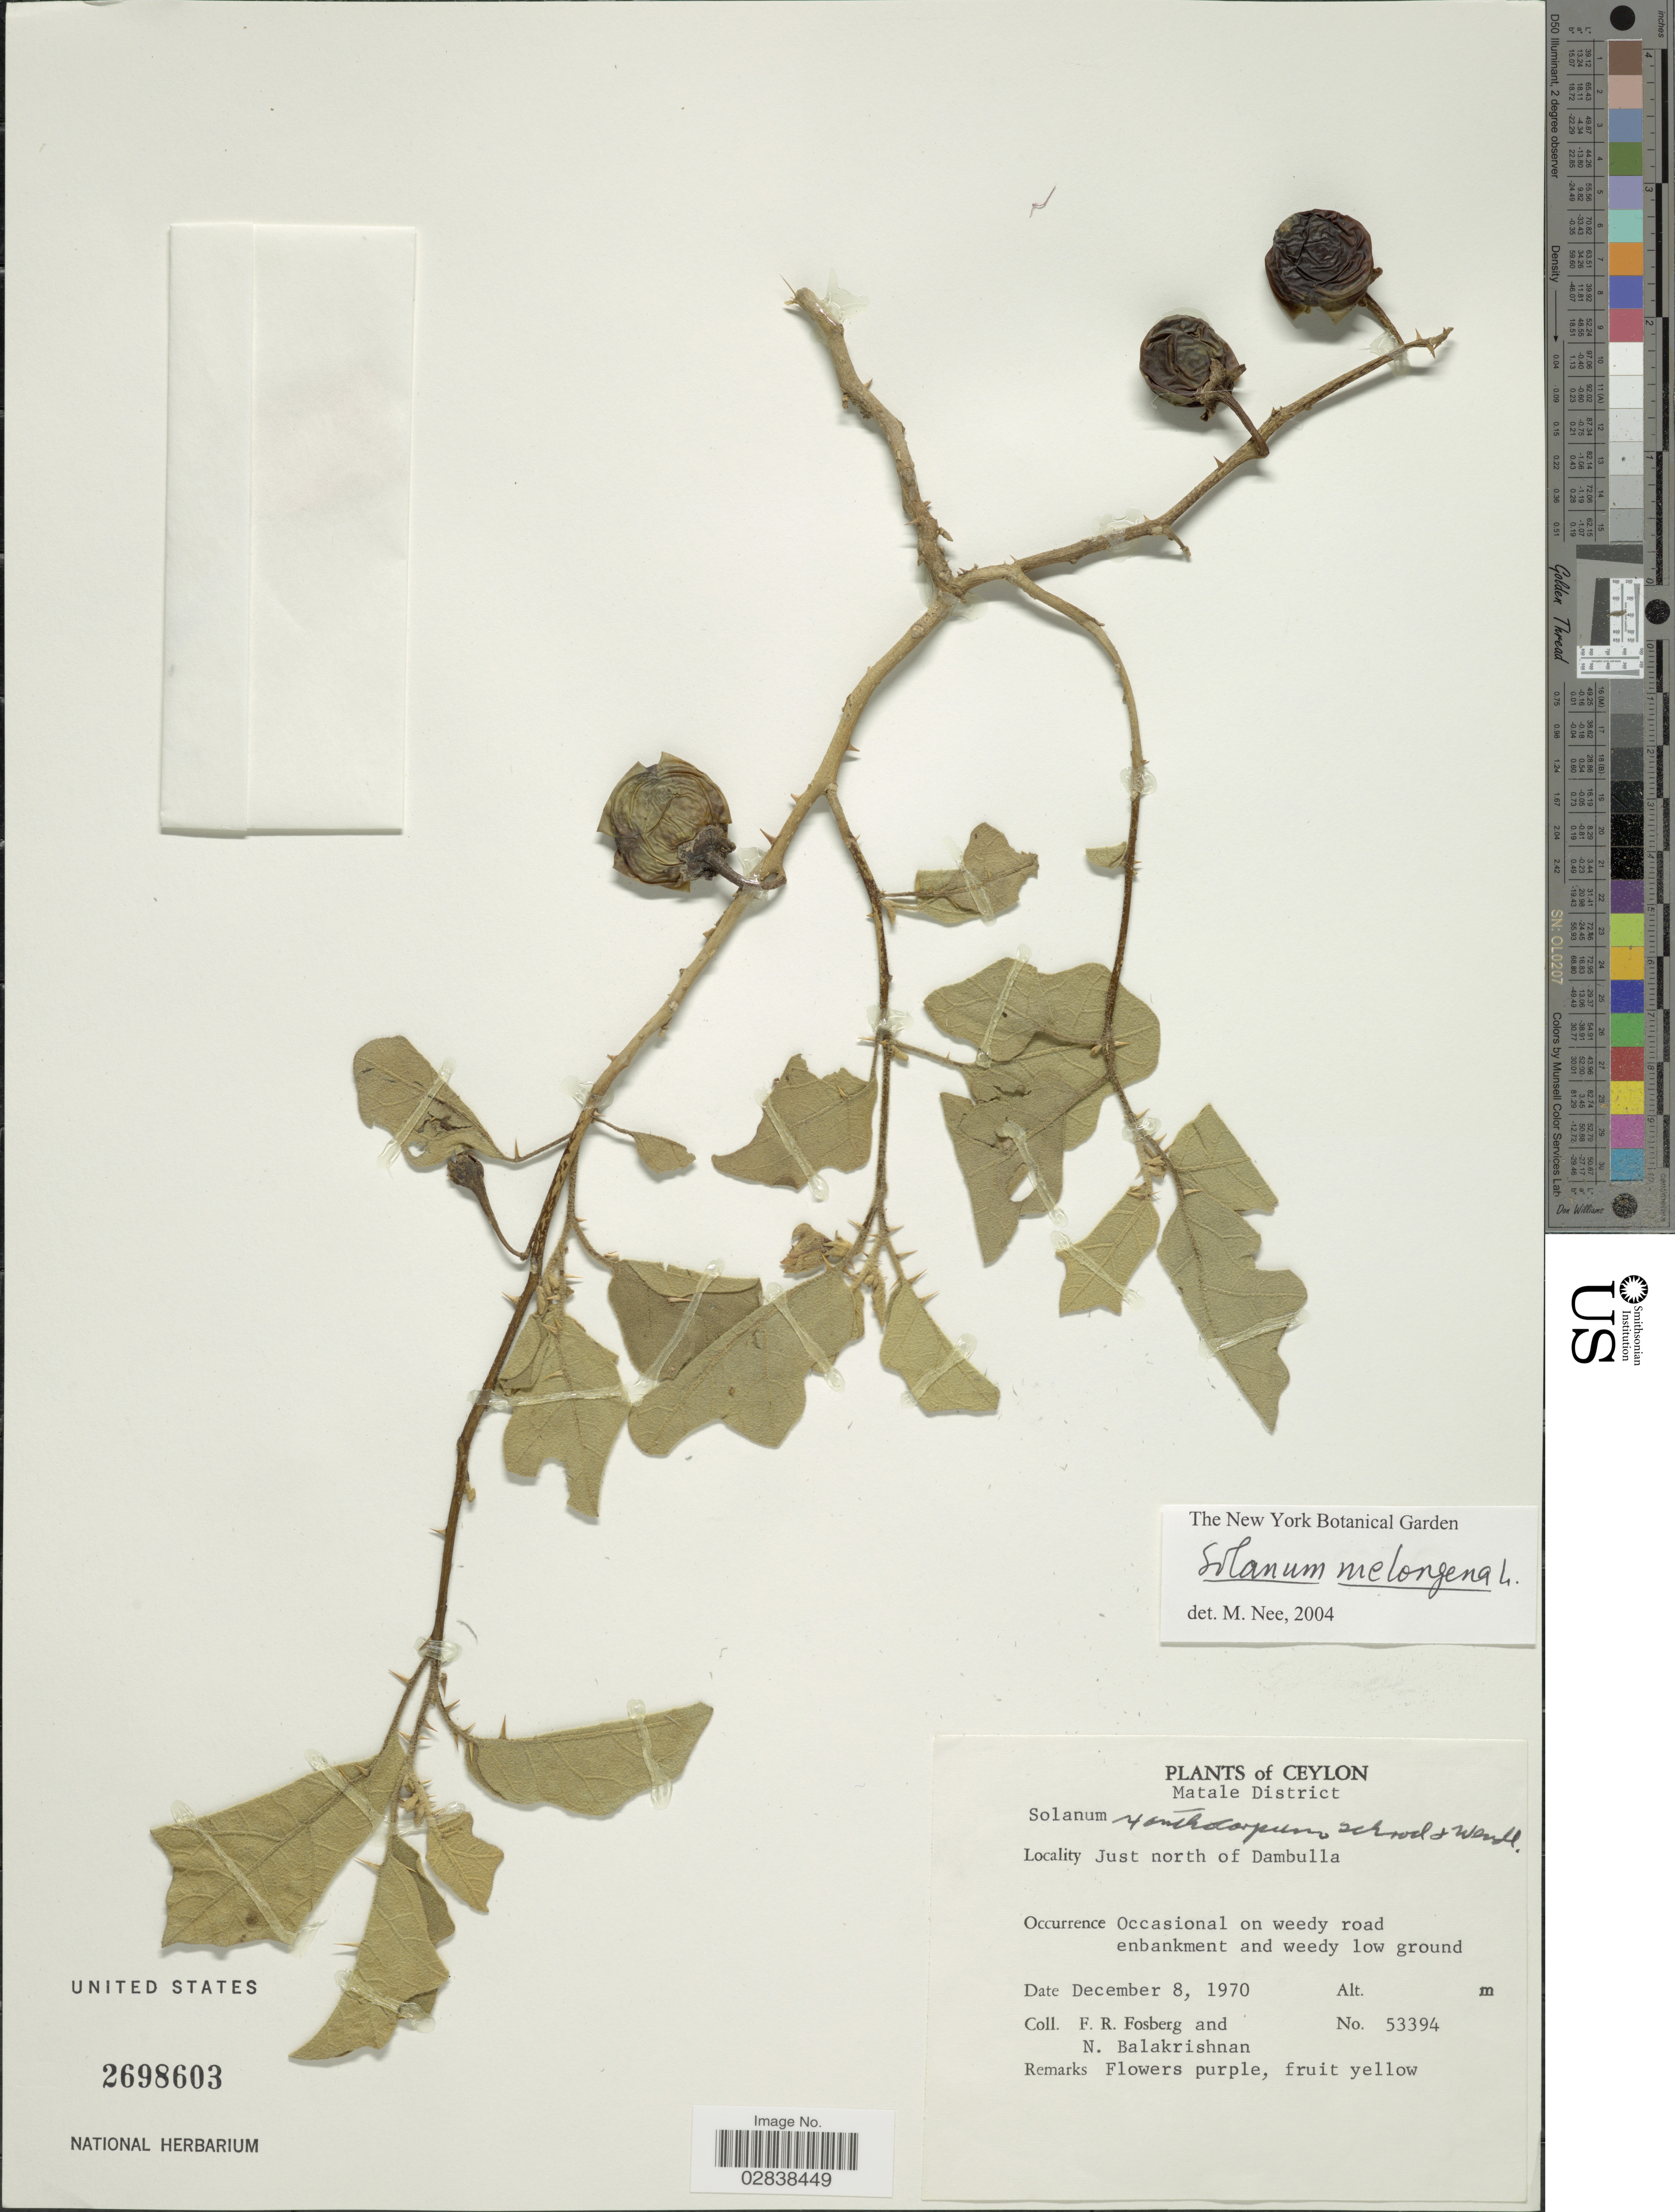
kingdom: Plantae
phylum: Tracheophyta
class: Magnoliopsida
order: Solanales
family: Solanaceae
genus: Solanum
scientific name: Solanum melongena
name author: L.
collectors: F. R. Fosberg & N. Balakrishnan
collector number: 53394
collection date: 1970-12-08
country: Sri Lanka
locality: Ceylon, Matale District, Just north of Dambulla.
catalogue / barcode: US 2698603